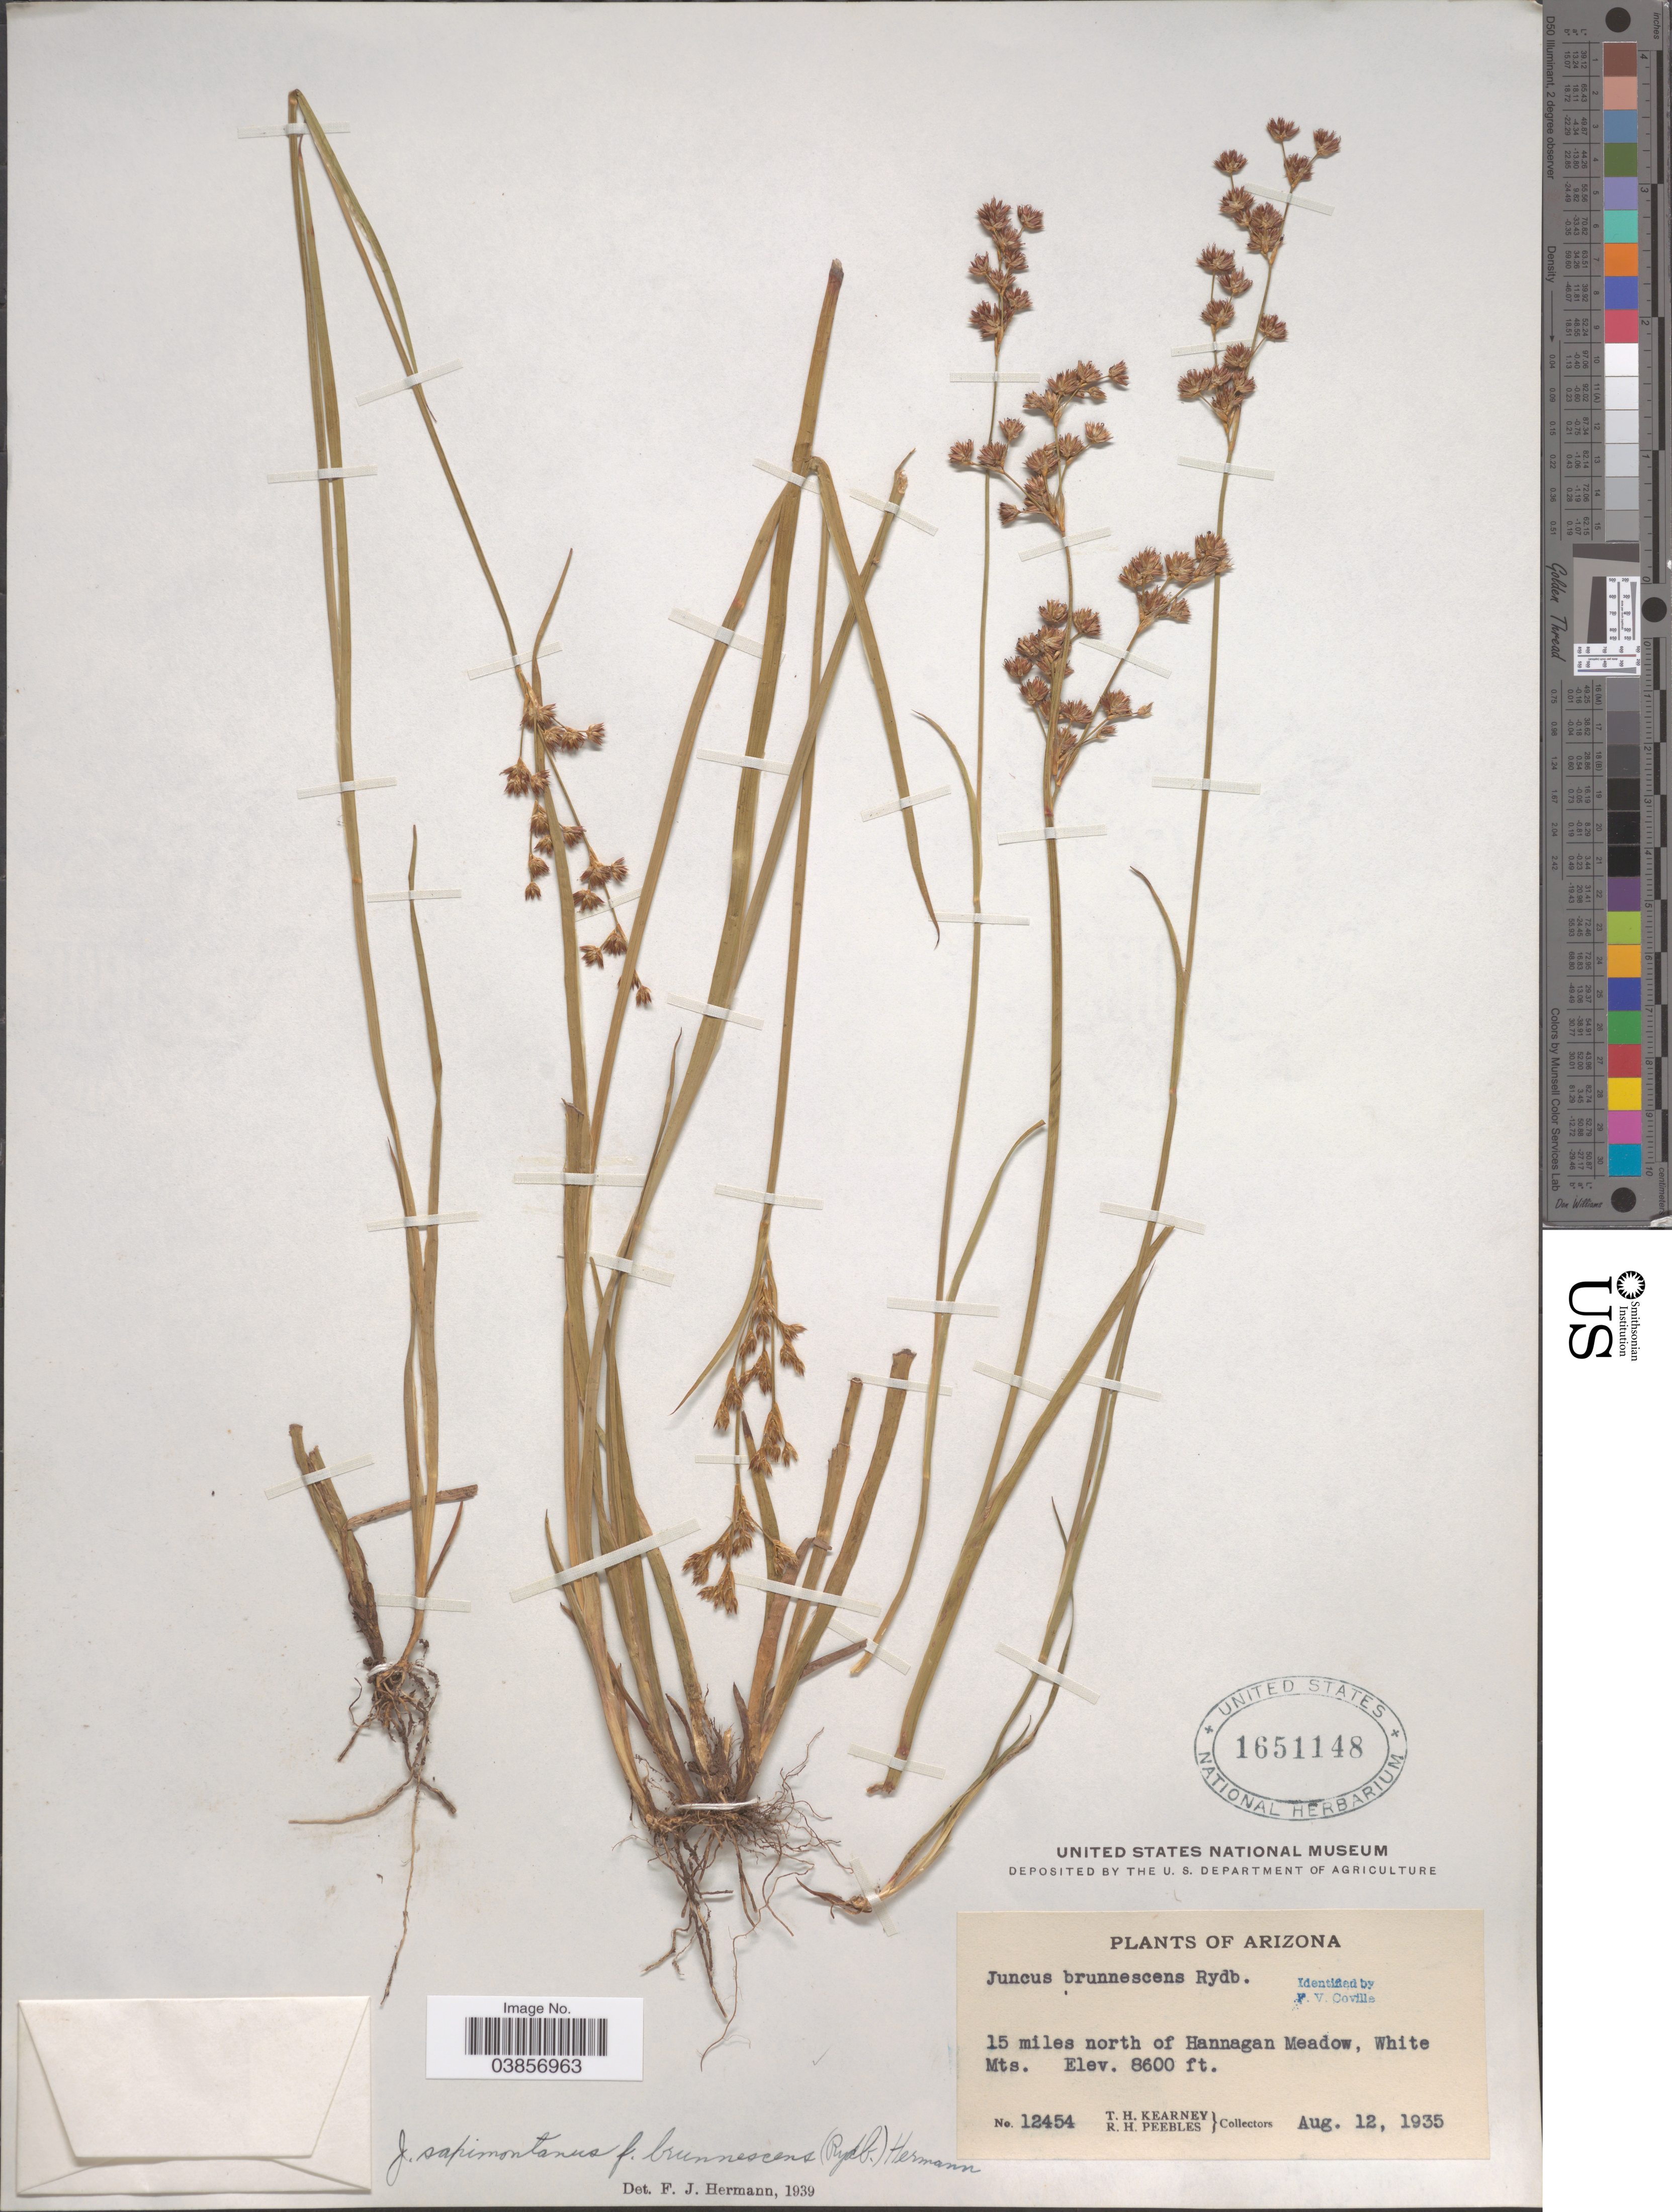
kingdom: Plantae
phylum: Tracheophyta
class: Liliopsida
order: Poales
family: Juncaceae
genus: Juncus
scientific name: Juncus saximontanus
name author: A. Nelson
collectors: T. H. Kearney & R. H. Peebles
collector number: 12454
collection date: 1935-08-12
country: United States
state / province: Arizona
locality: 15 miles north of Hannagan Meadow, White Mts.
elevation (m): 2621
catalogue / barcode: US 1651148